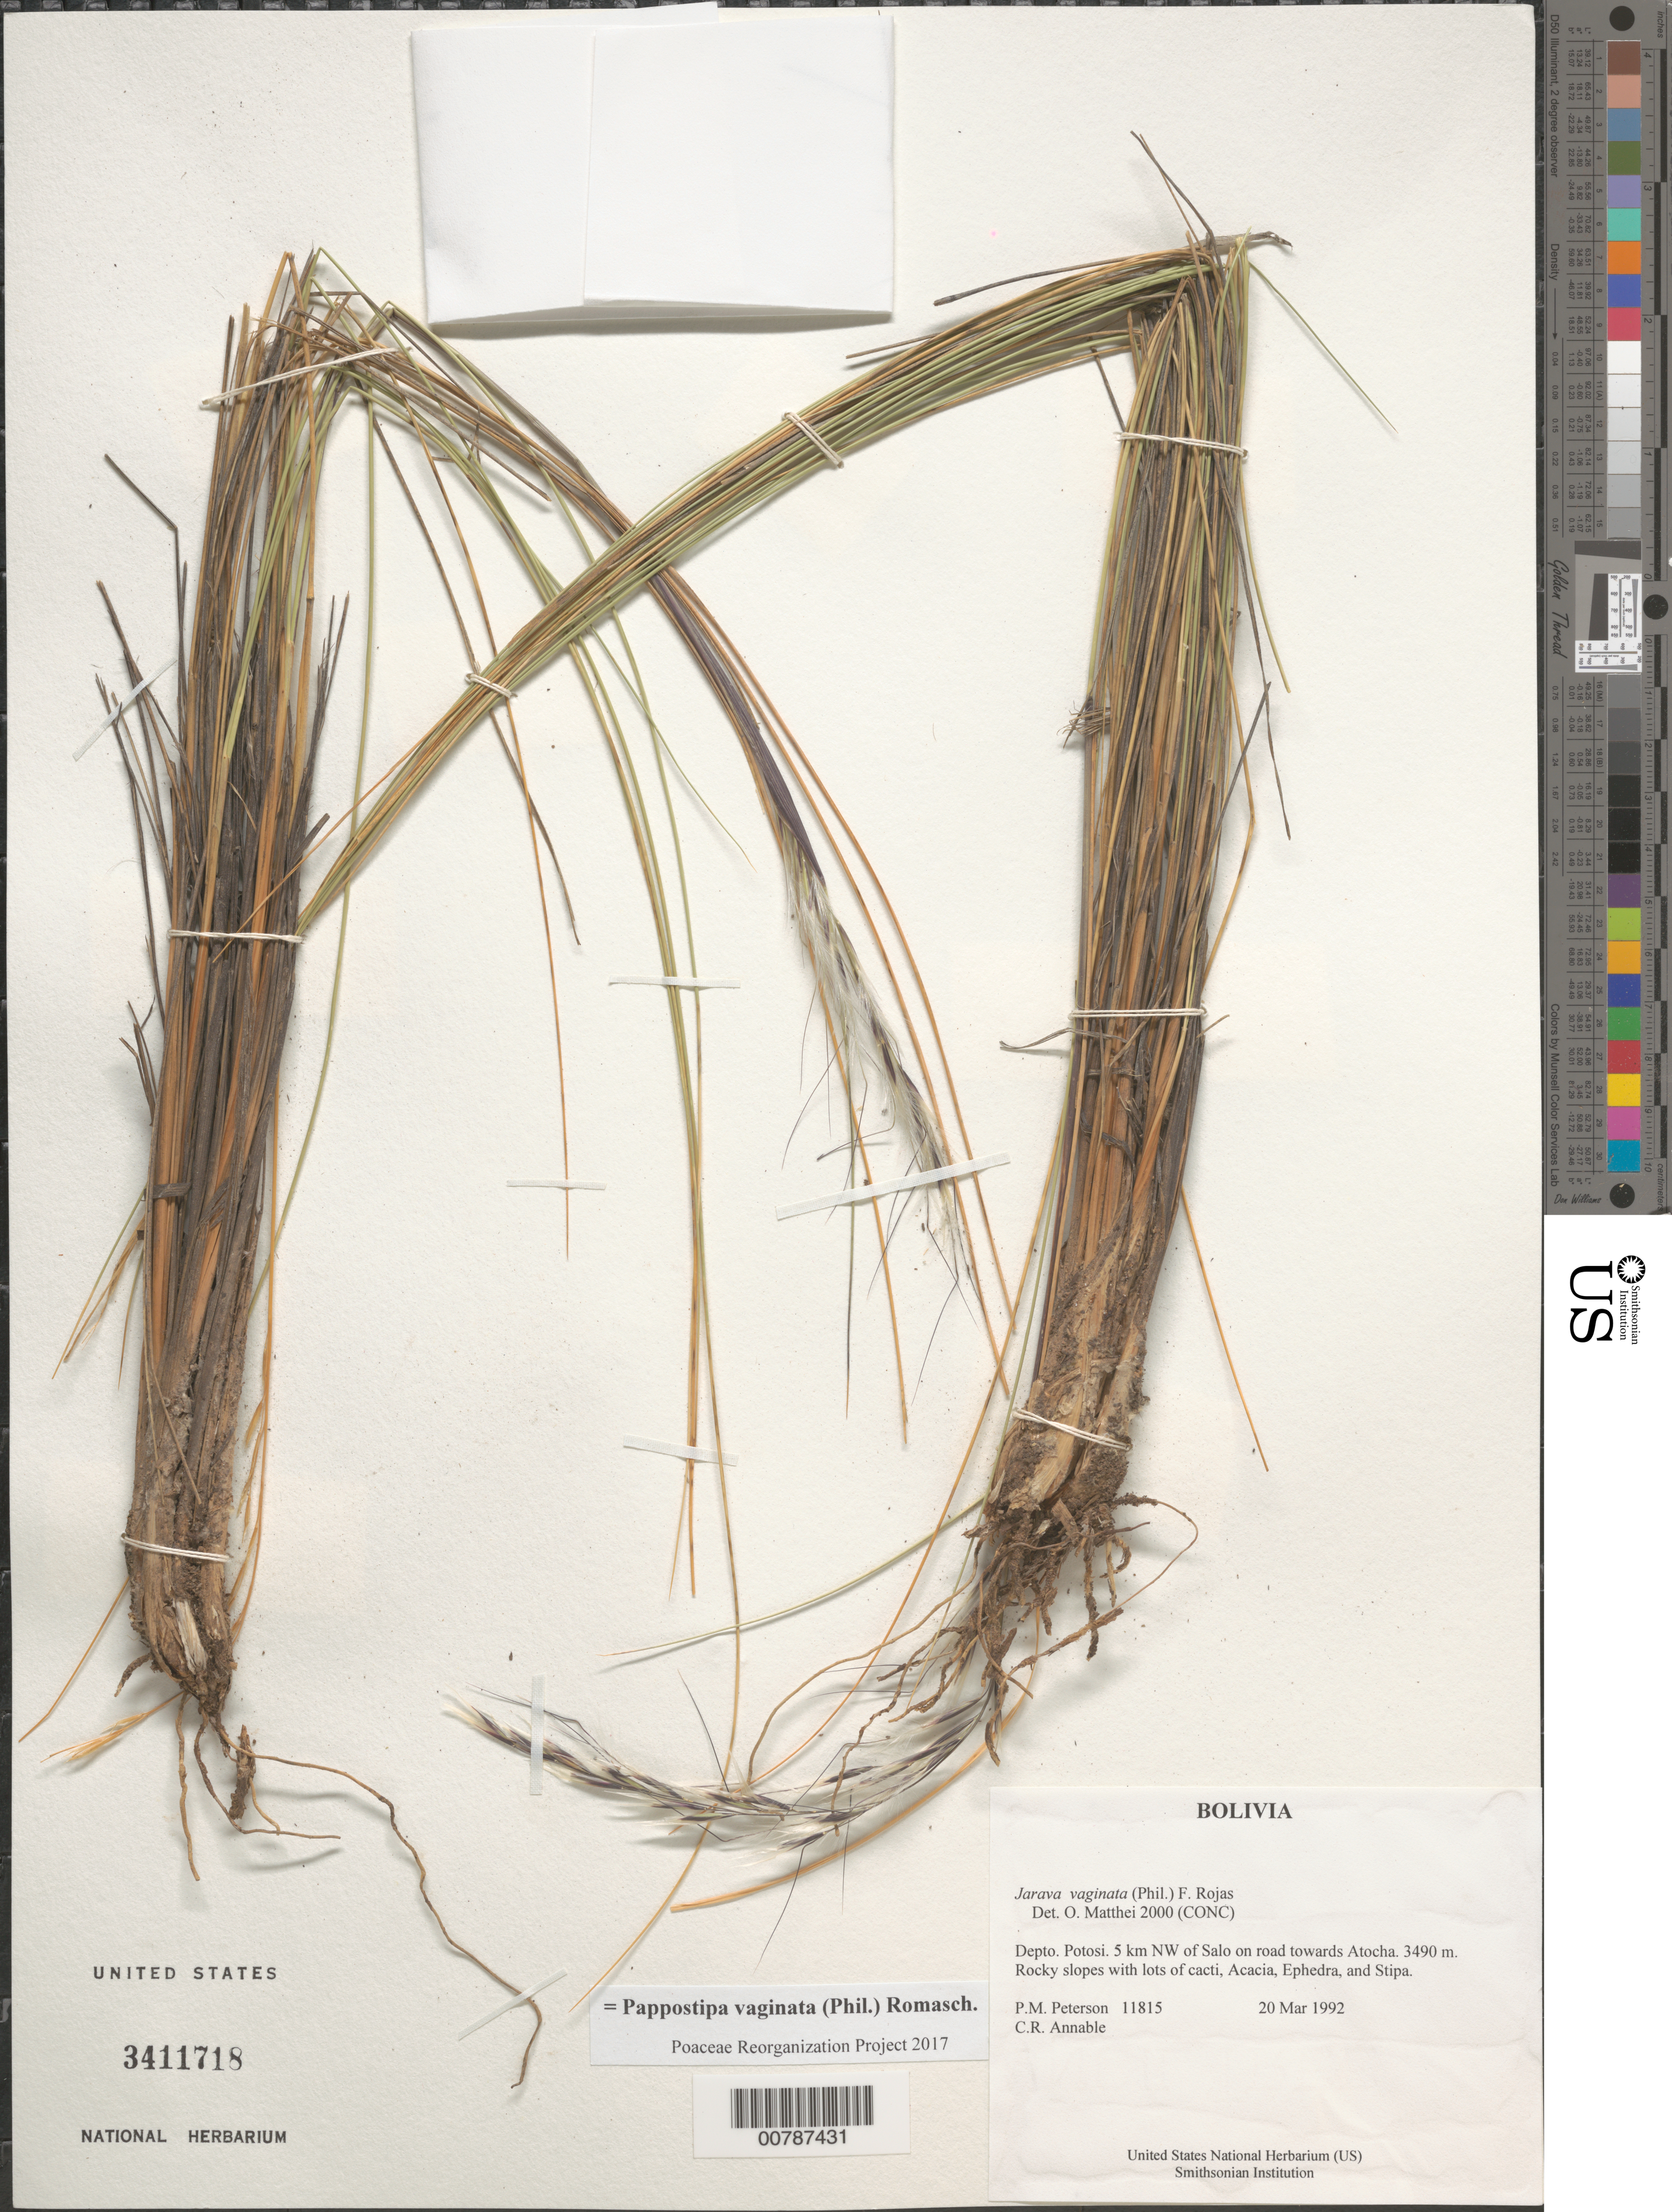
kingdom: Plantae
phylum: Tracheophyta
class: Liliopsida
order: Poales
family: Poaceae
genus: Pappostipa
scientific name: Pappostipa vaginata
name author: (Phil.) Romasch.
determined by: Matthei, O. R.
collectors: P. M. Peterson & C. R. Annable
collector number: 11815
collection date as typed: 20 Mar 1992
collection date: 1992-03-20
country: Bolivia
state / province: Potosi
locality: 5 km NW of Salo on road towards Atocha.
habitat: Rocky slopes with lots of cacti, Acacia, Ephedra, and Stipa.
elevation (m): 3490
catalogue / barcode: US 3411718